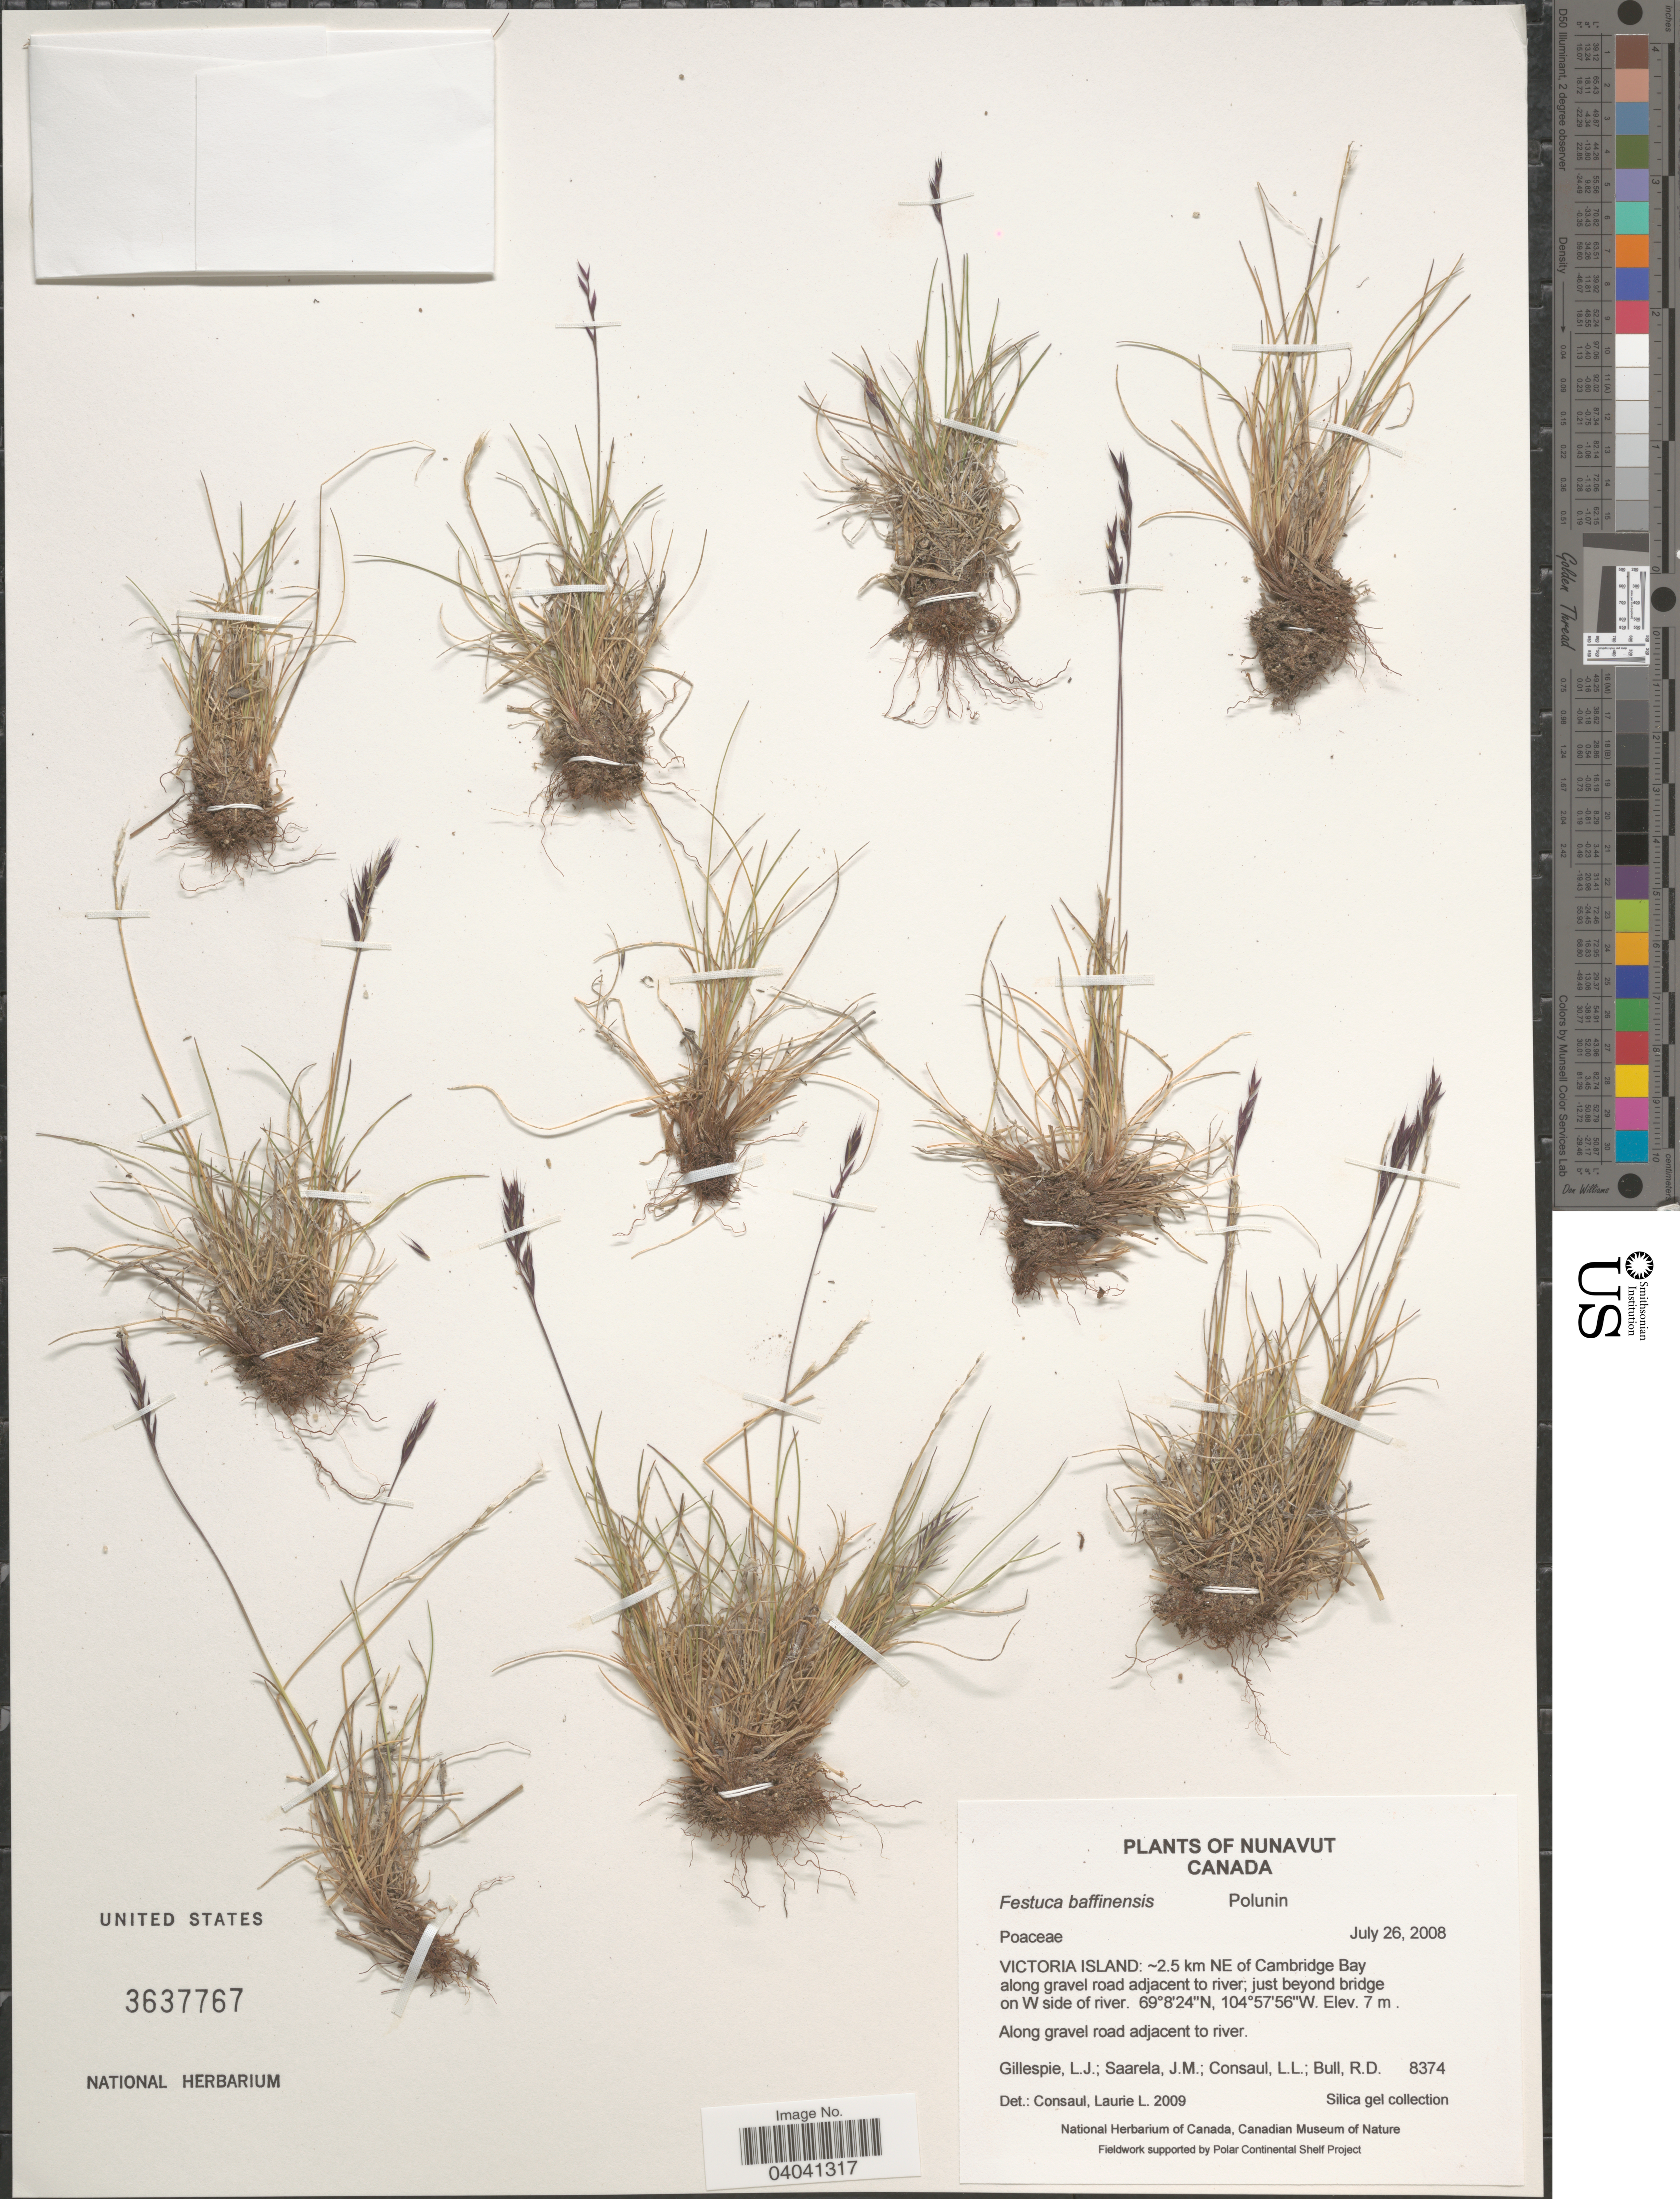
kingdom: Plantae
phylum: Tracheophyta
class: Liliopsida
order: Poales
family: Poaceae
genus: Festuca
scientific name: Festuca baffinensis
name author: Polunin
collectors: L. Gillespie, J. Saarela, L. Consaul & R. Bull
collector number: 8374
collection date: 2008-07-26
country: Canada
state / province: Nunavut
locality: Victoria Island: -2.5 km NE of Cambridge Bay along gravel road adjacent to river; just beyond bridge on W side of river.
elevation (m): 7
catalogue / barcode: US 3637767